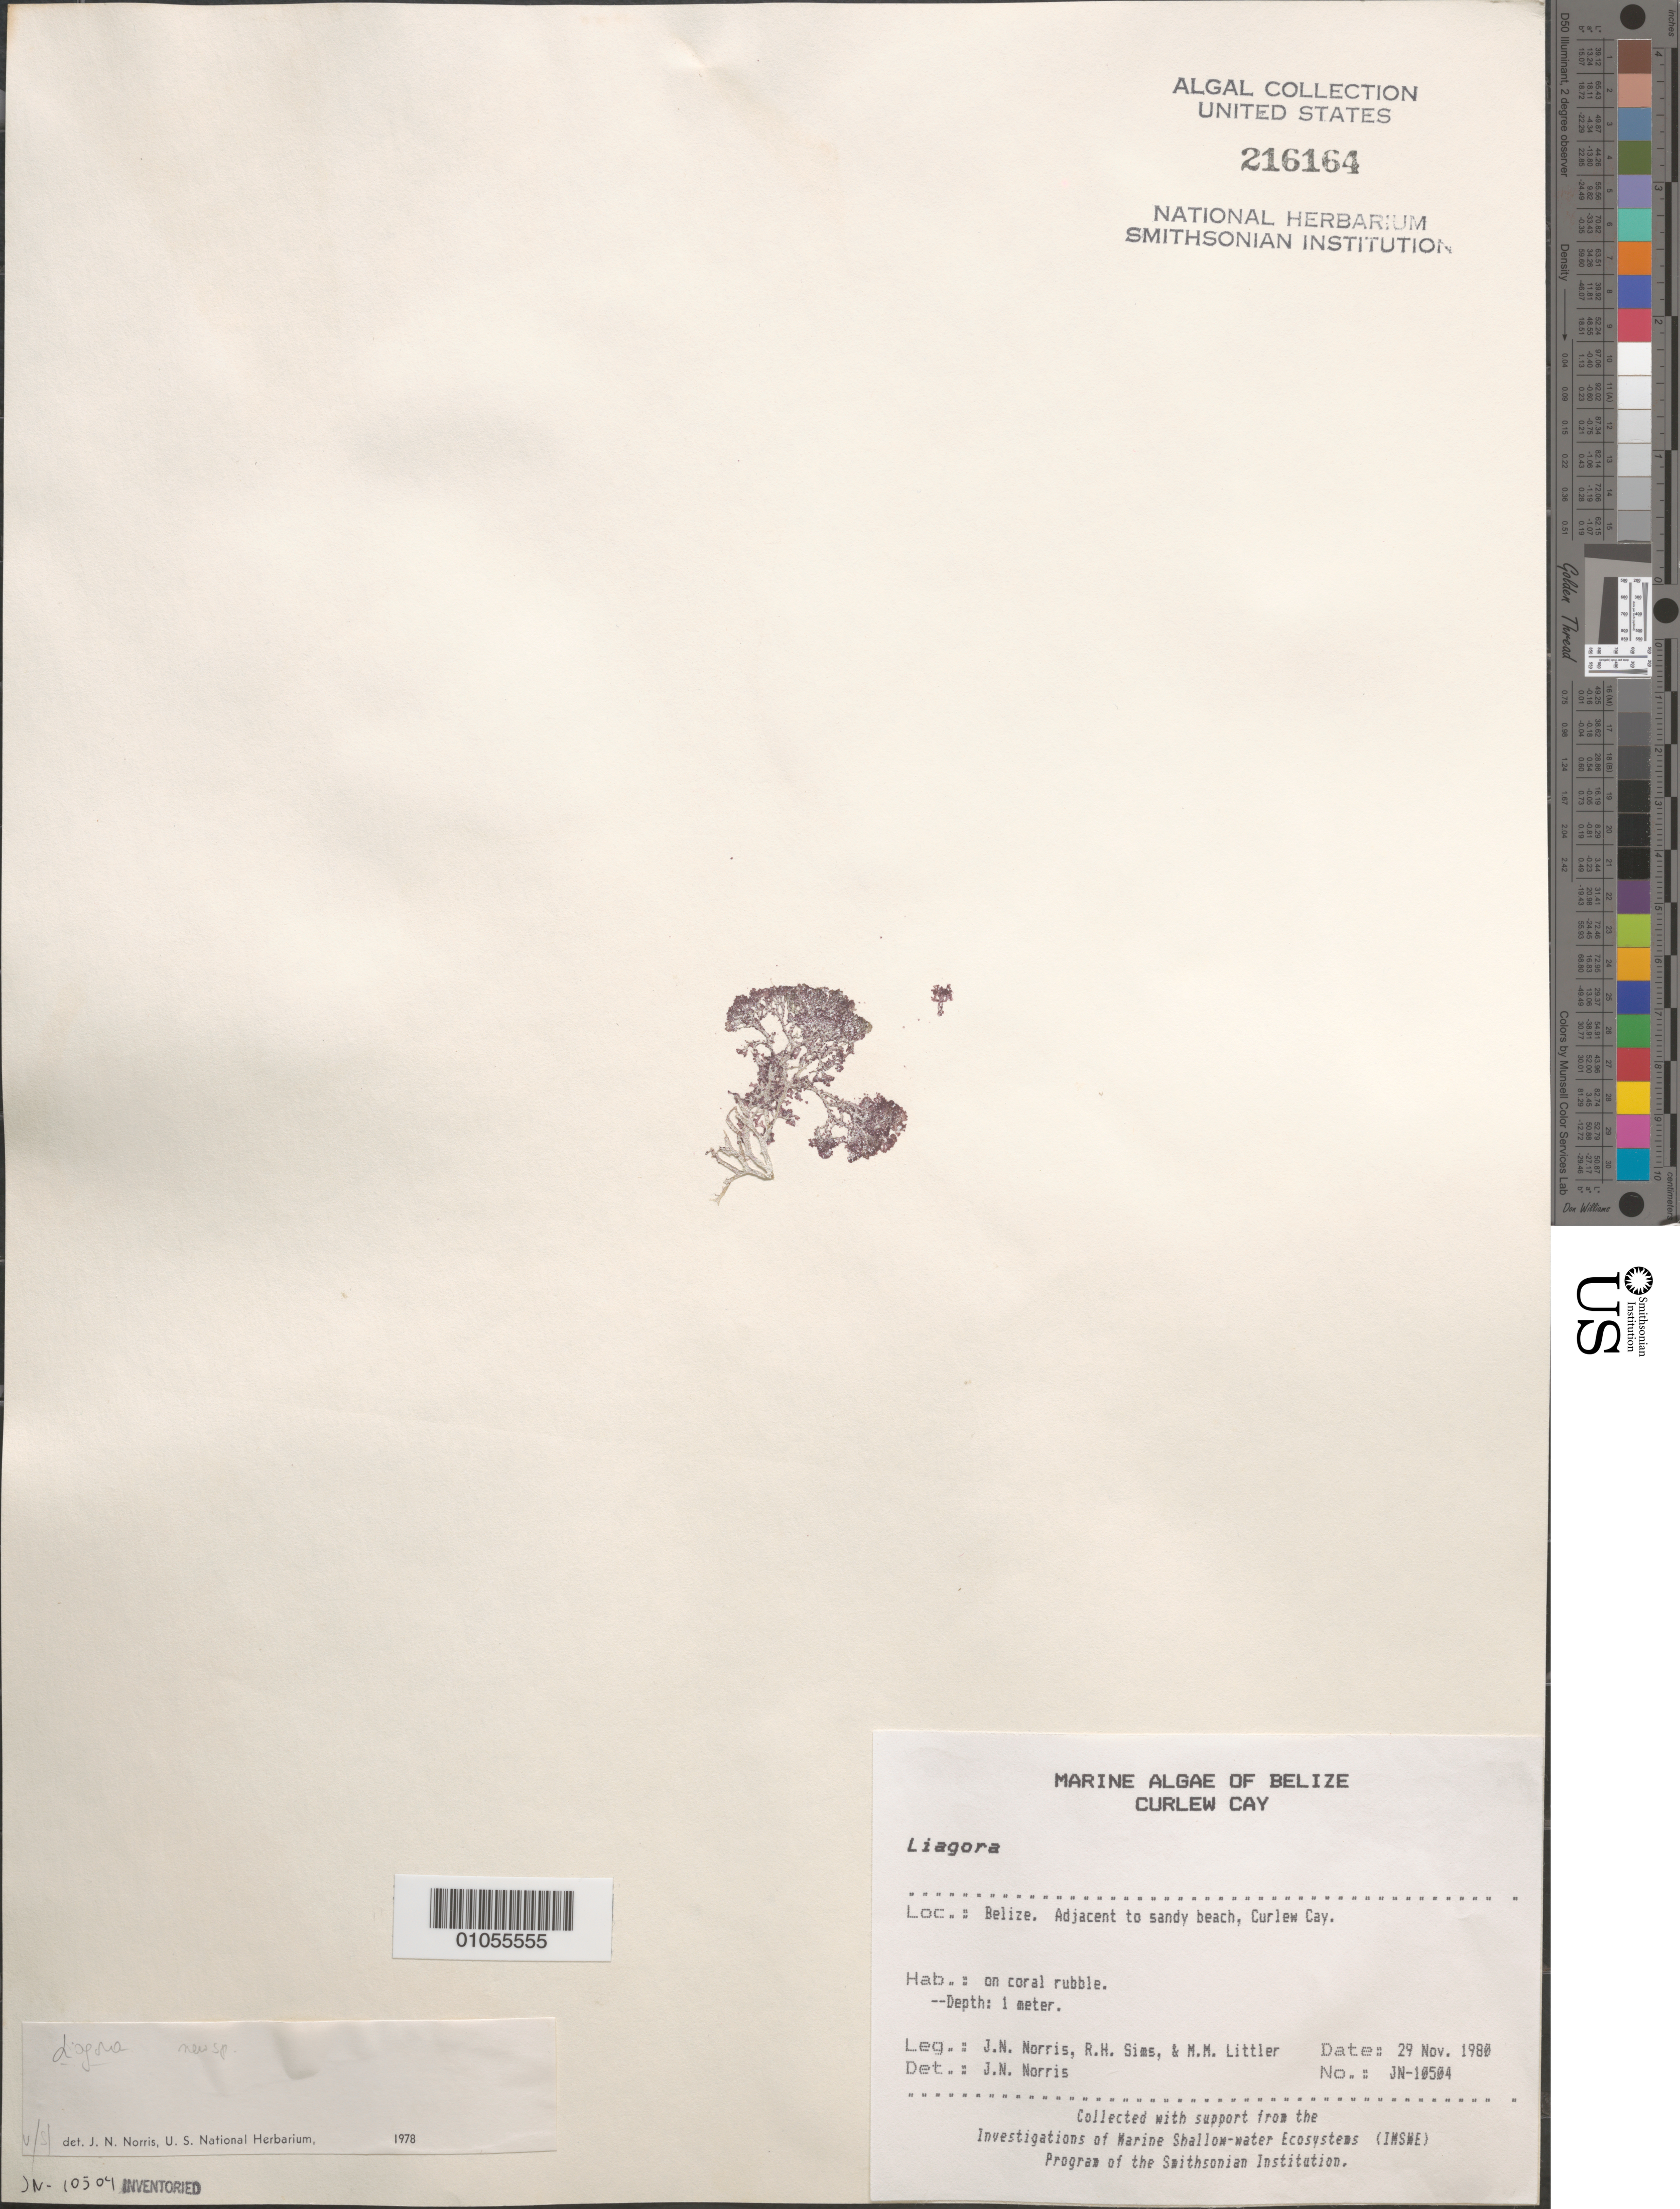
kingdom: Plantae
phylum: Rhodophyta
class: Florideophyceae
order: Nemaliales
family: Liagoraceae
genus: Liagora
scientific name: Liagora sp.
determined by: Norris, James N.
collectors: J. N. Norris, R. H. Sims & M. M. Littler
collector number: JN-10504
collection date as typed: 29 Nov 1980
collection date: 1980-11-29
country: Belize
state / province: Stann Creek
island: Curlew Cay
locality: Adjacent to sandy beach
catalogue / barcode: US 216164